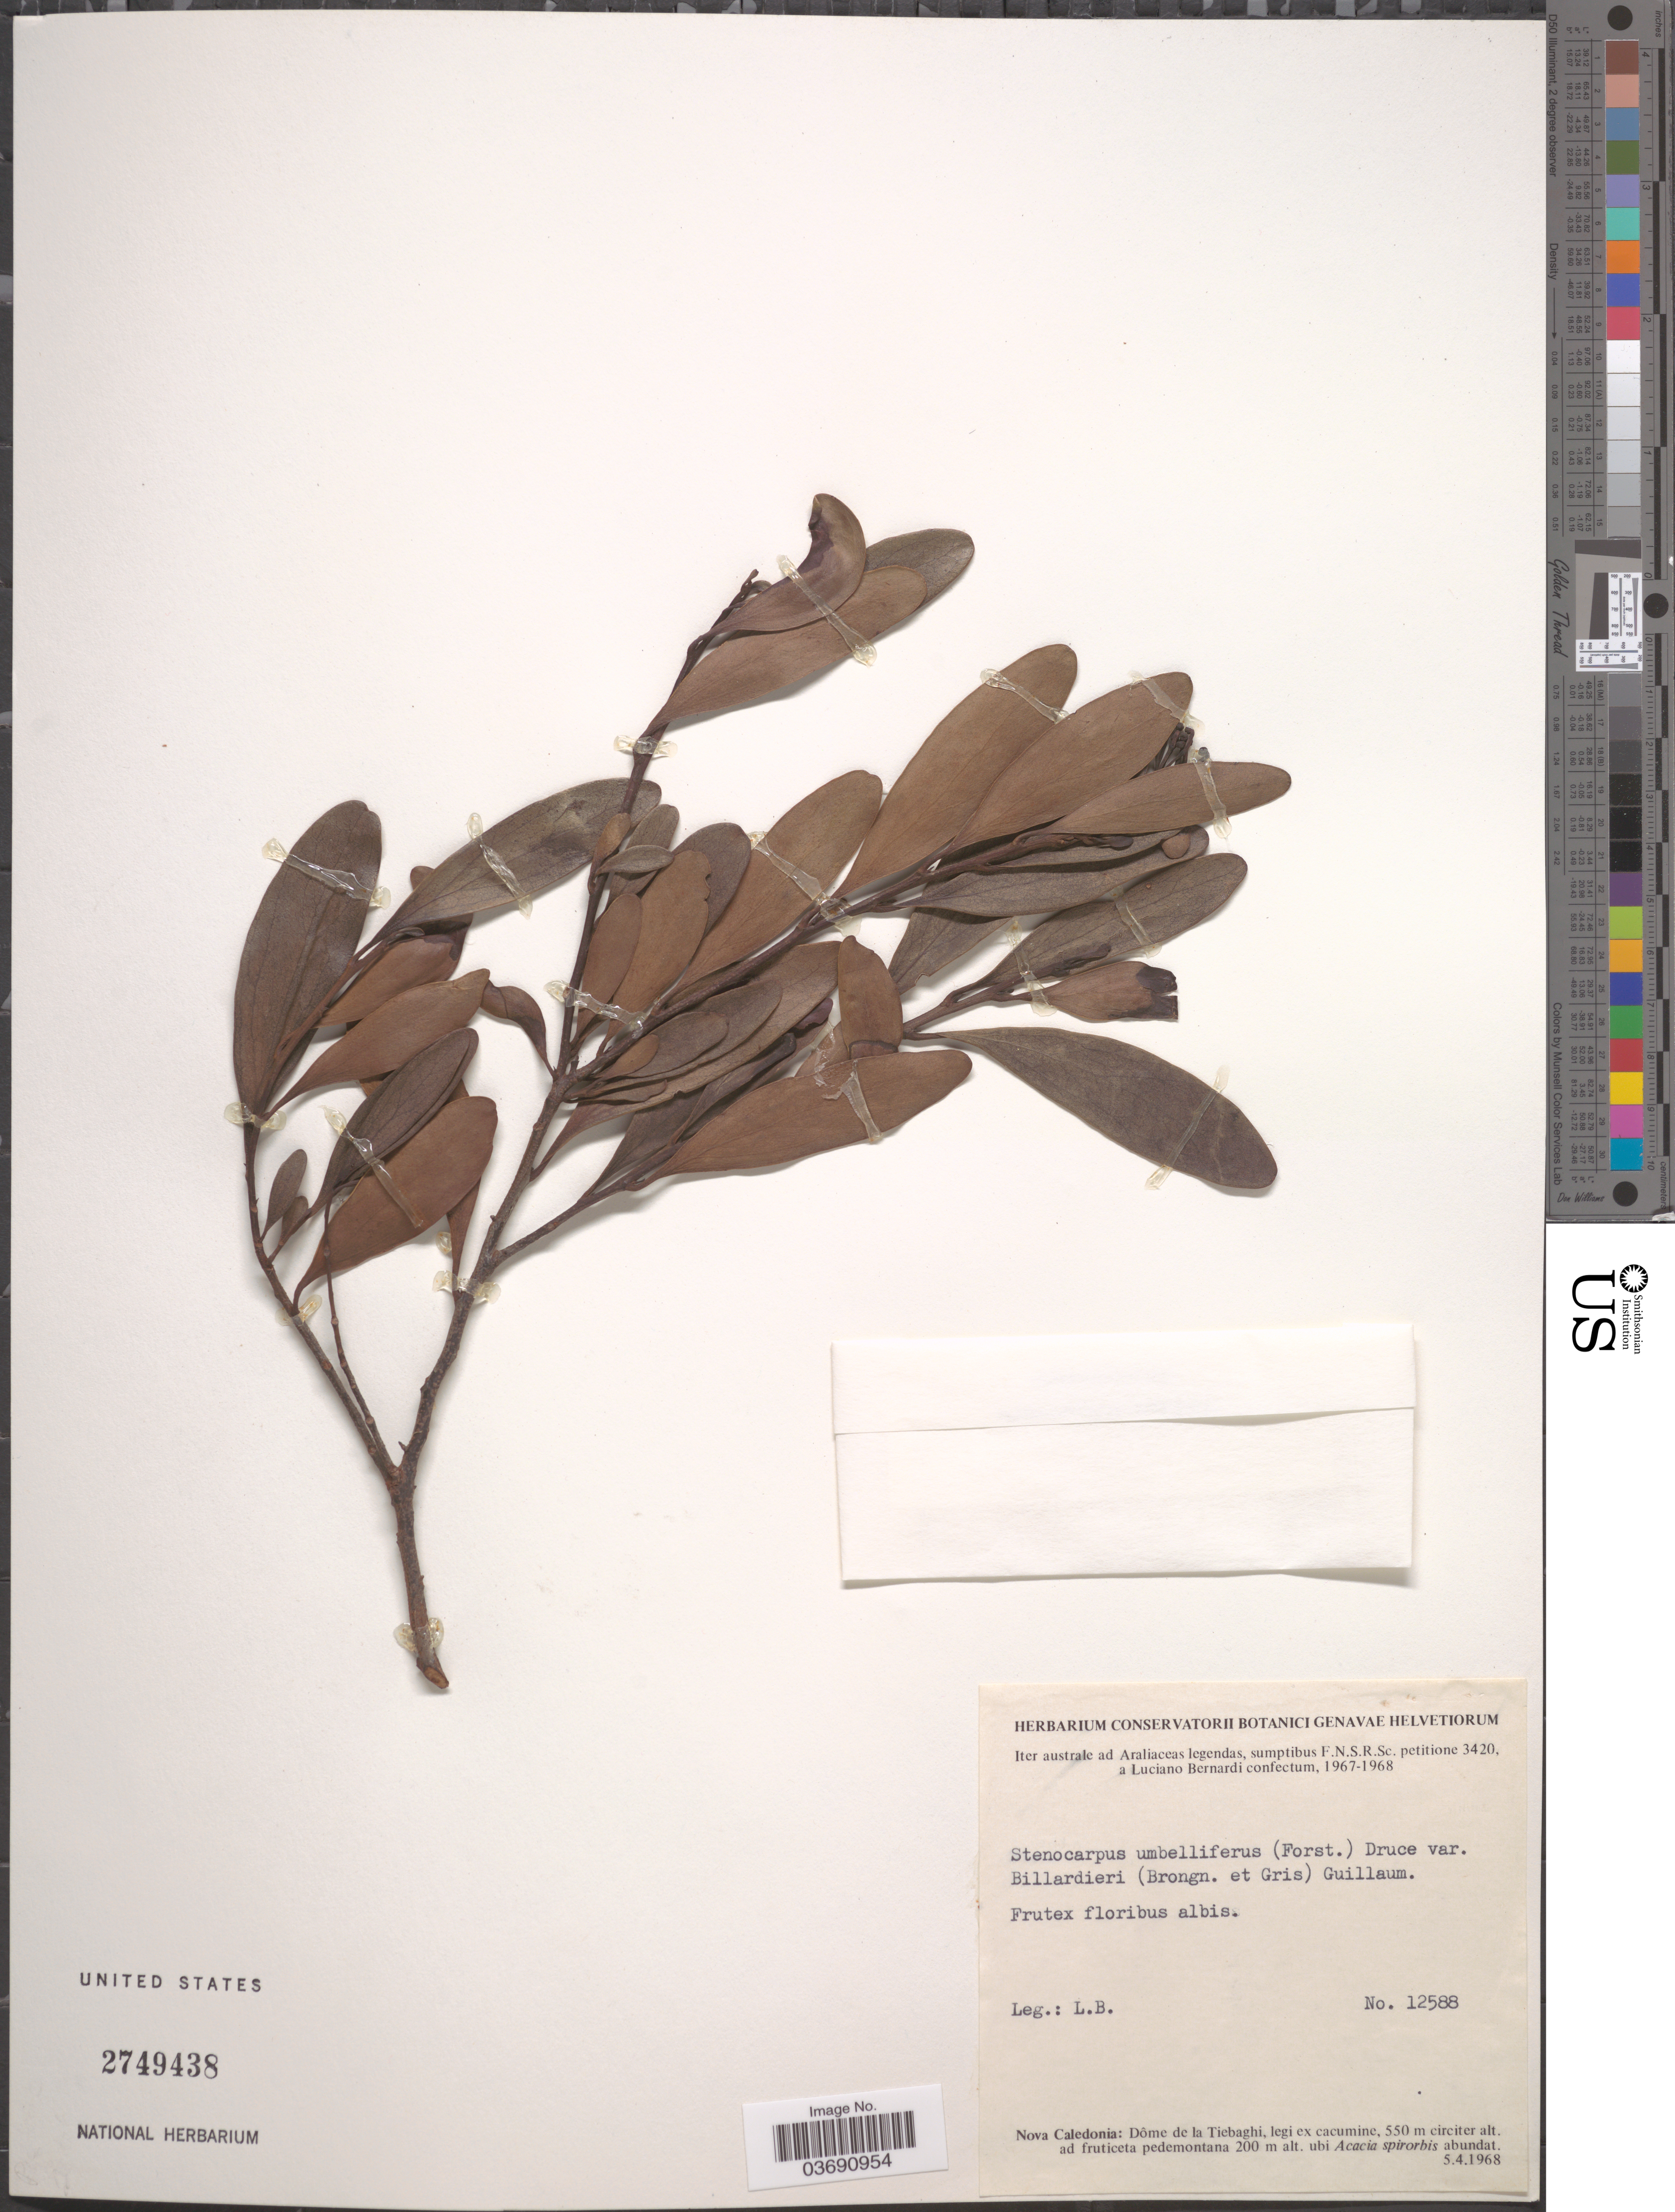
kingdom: Plantae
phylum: Tracheophyta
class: Magnoliopsida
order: Proteales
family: Proteaceae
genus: Stenocarpus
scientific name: Stenocarpus umbellifer var. billardieri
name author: (Brongn. & Gris) Guillaumin ex R. Virot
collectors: L. Bernardi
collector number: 12588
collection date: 1968-04-05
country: New Caledonia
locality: Nova Caledonia: Dôme de la Tiebaghi, legi ex cacumine.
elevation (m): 550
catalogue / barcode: US 2749438